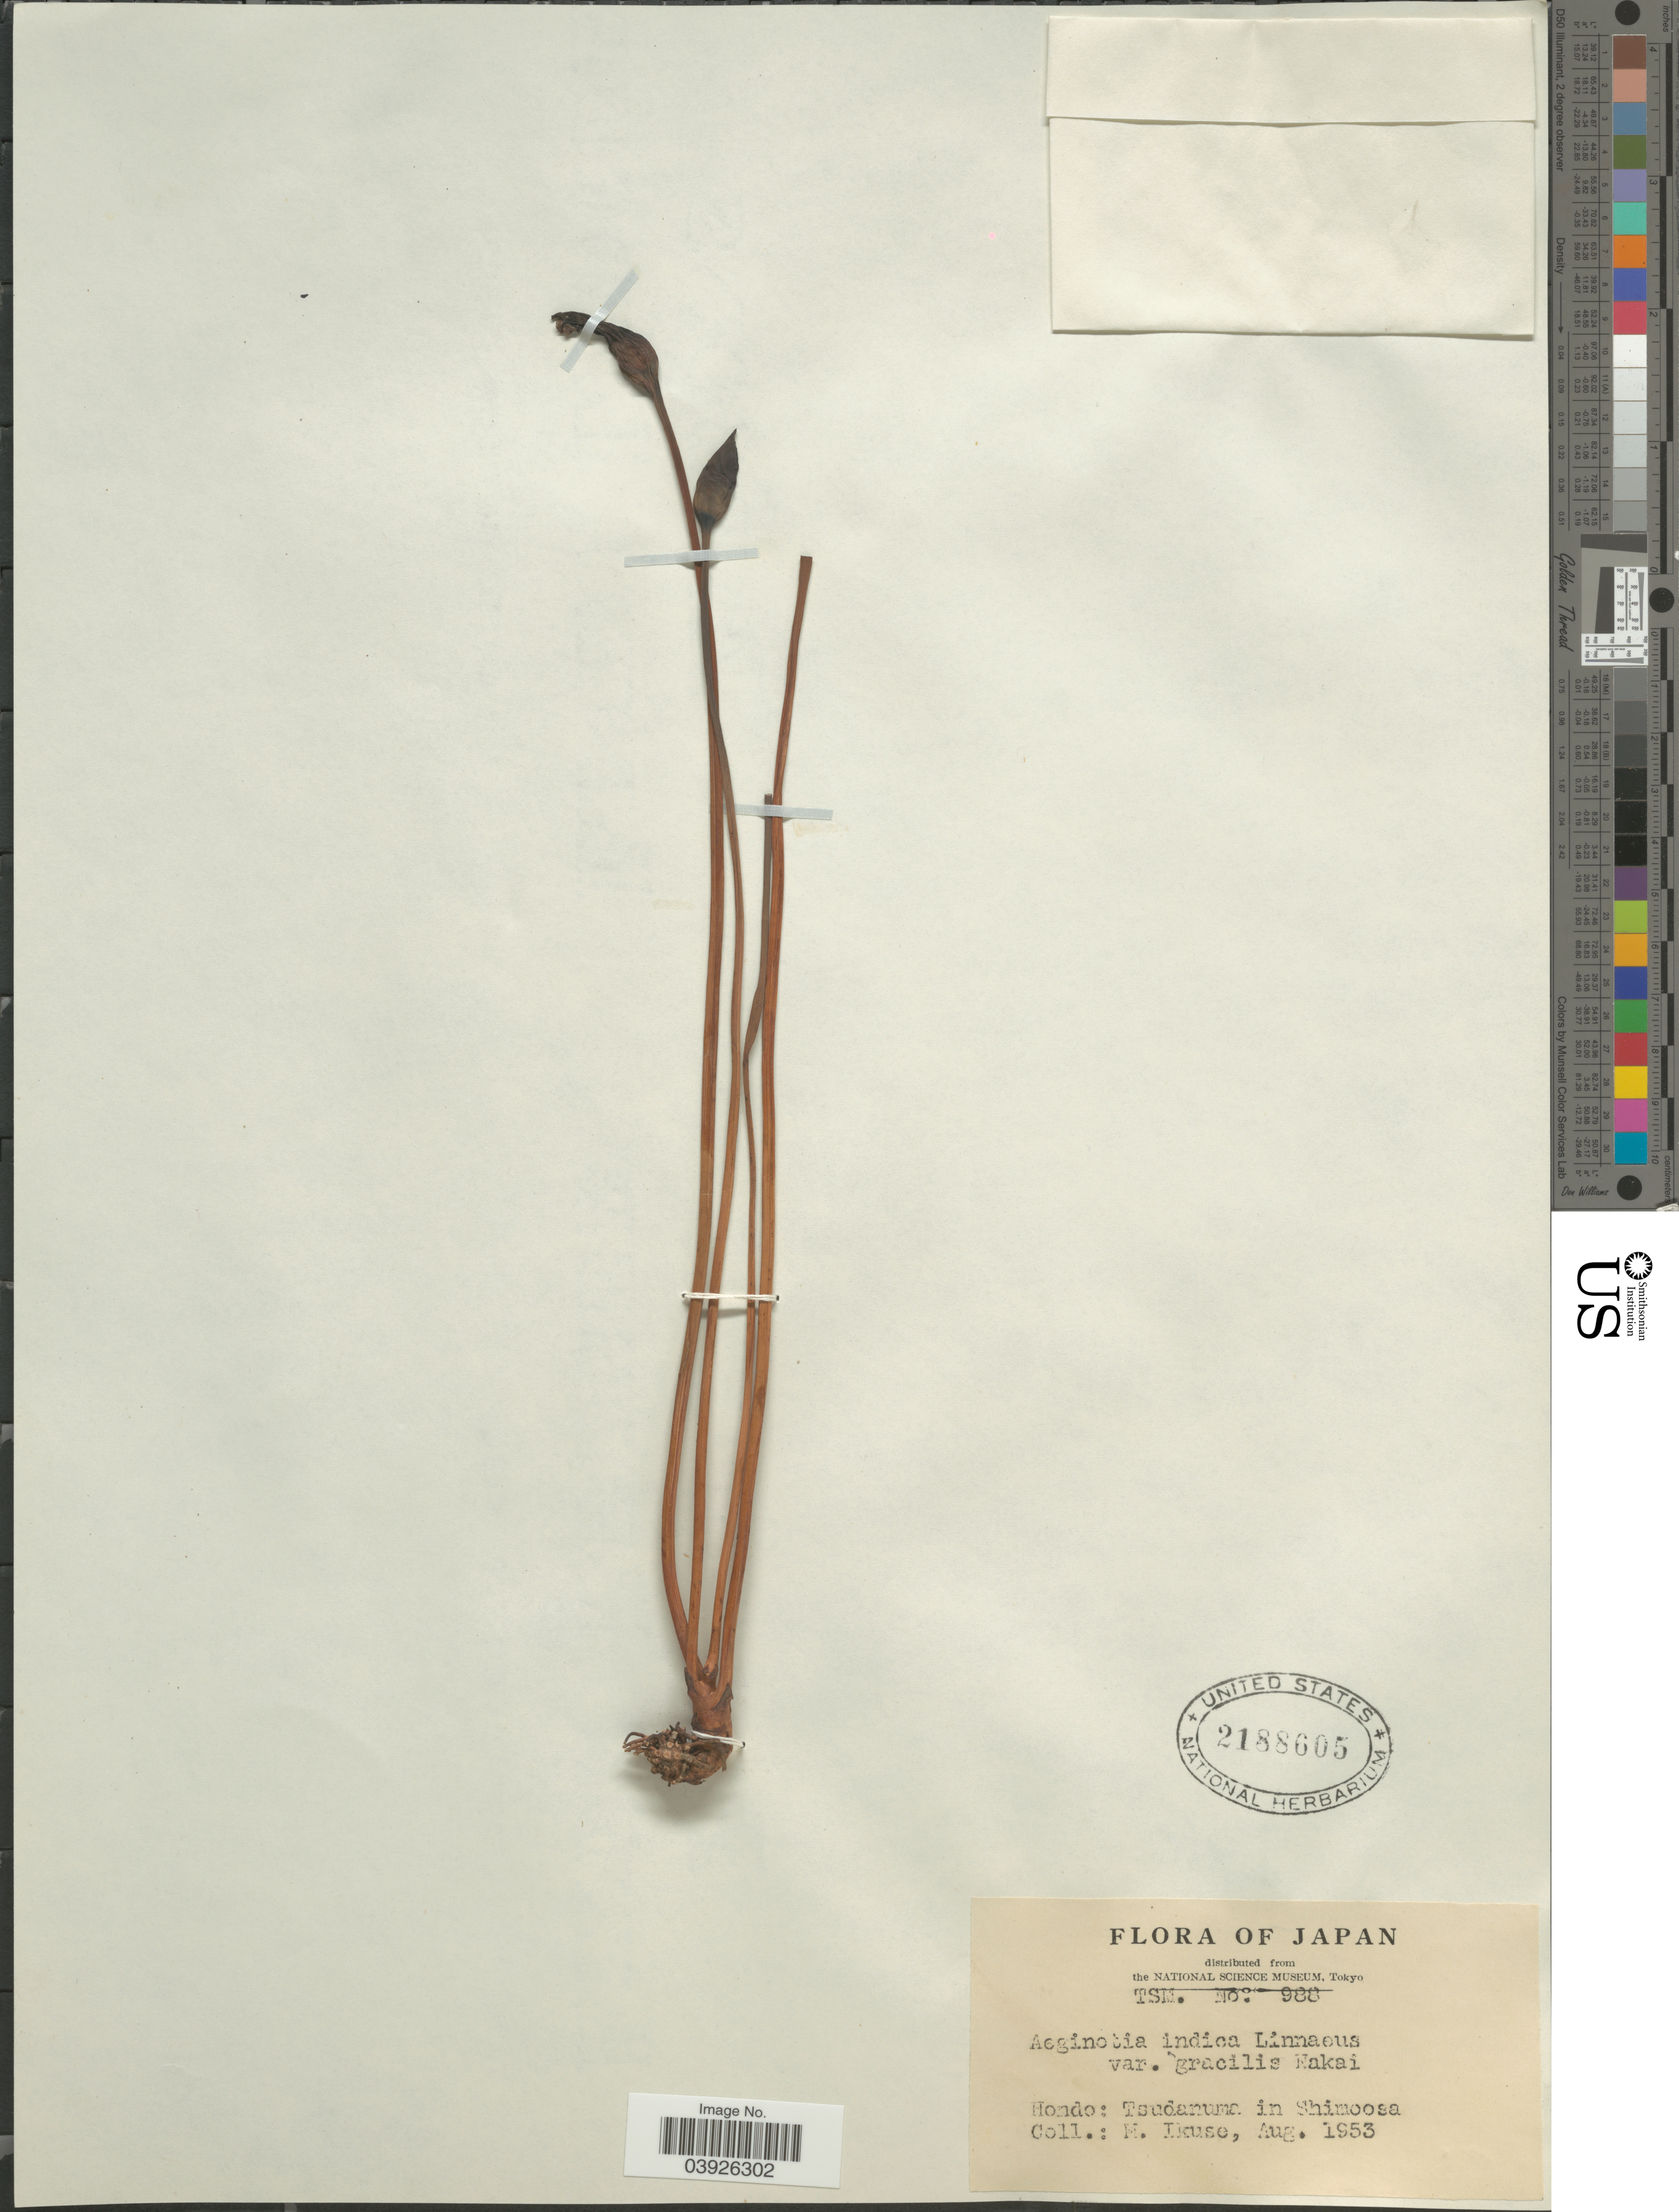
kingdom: Plantae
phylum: Tracheophyta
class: Magnoliopsida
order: Lamiales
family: Orobanchaceae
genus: Aeginetia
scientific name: Aeginetia indica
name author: L.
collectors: M. Ikuse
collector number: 988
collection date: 1953-08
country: Japan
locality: Hondo: Tsudanuma in Shimoosa.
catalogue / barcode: US 2188605